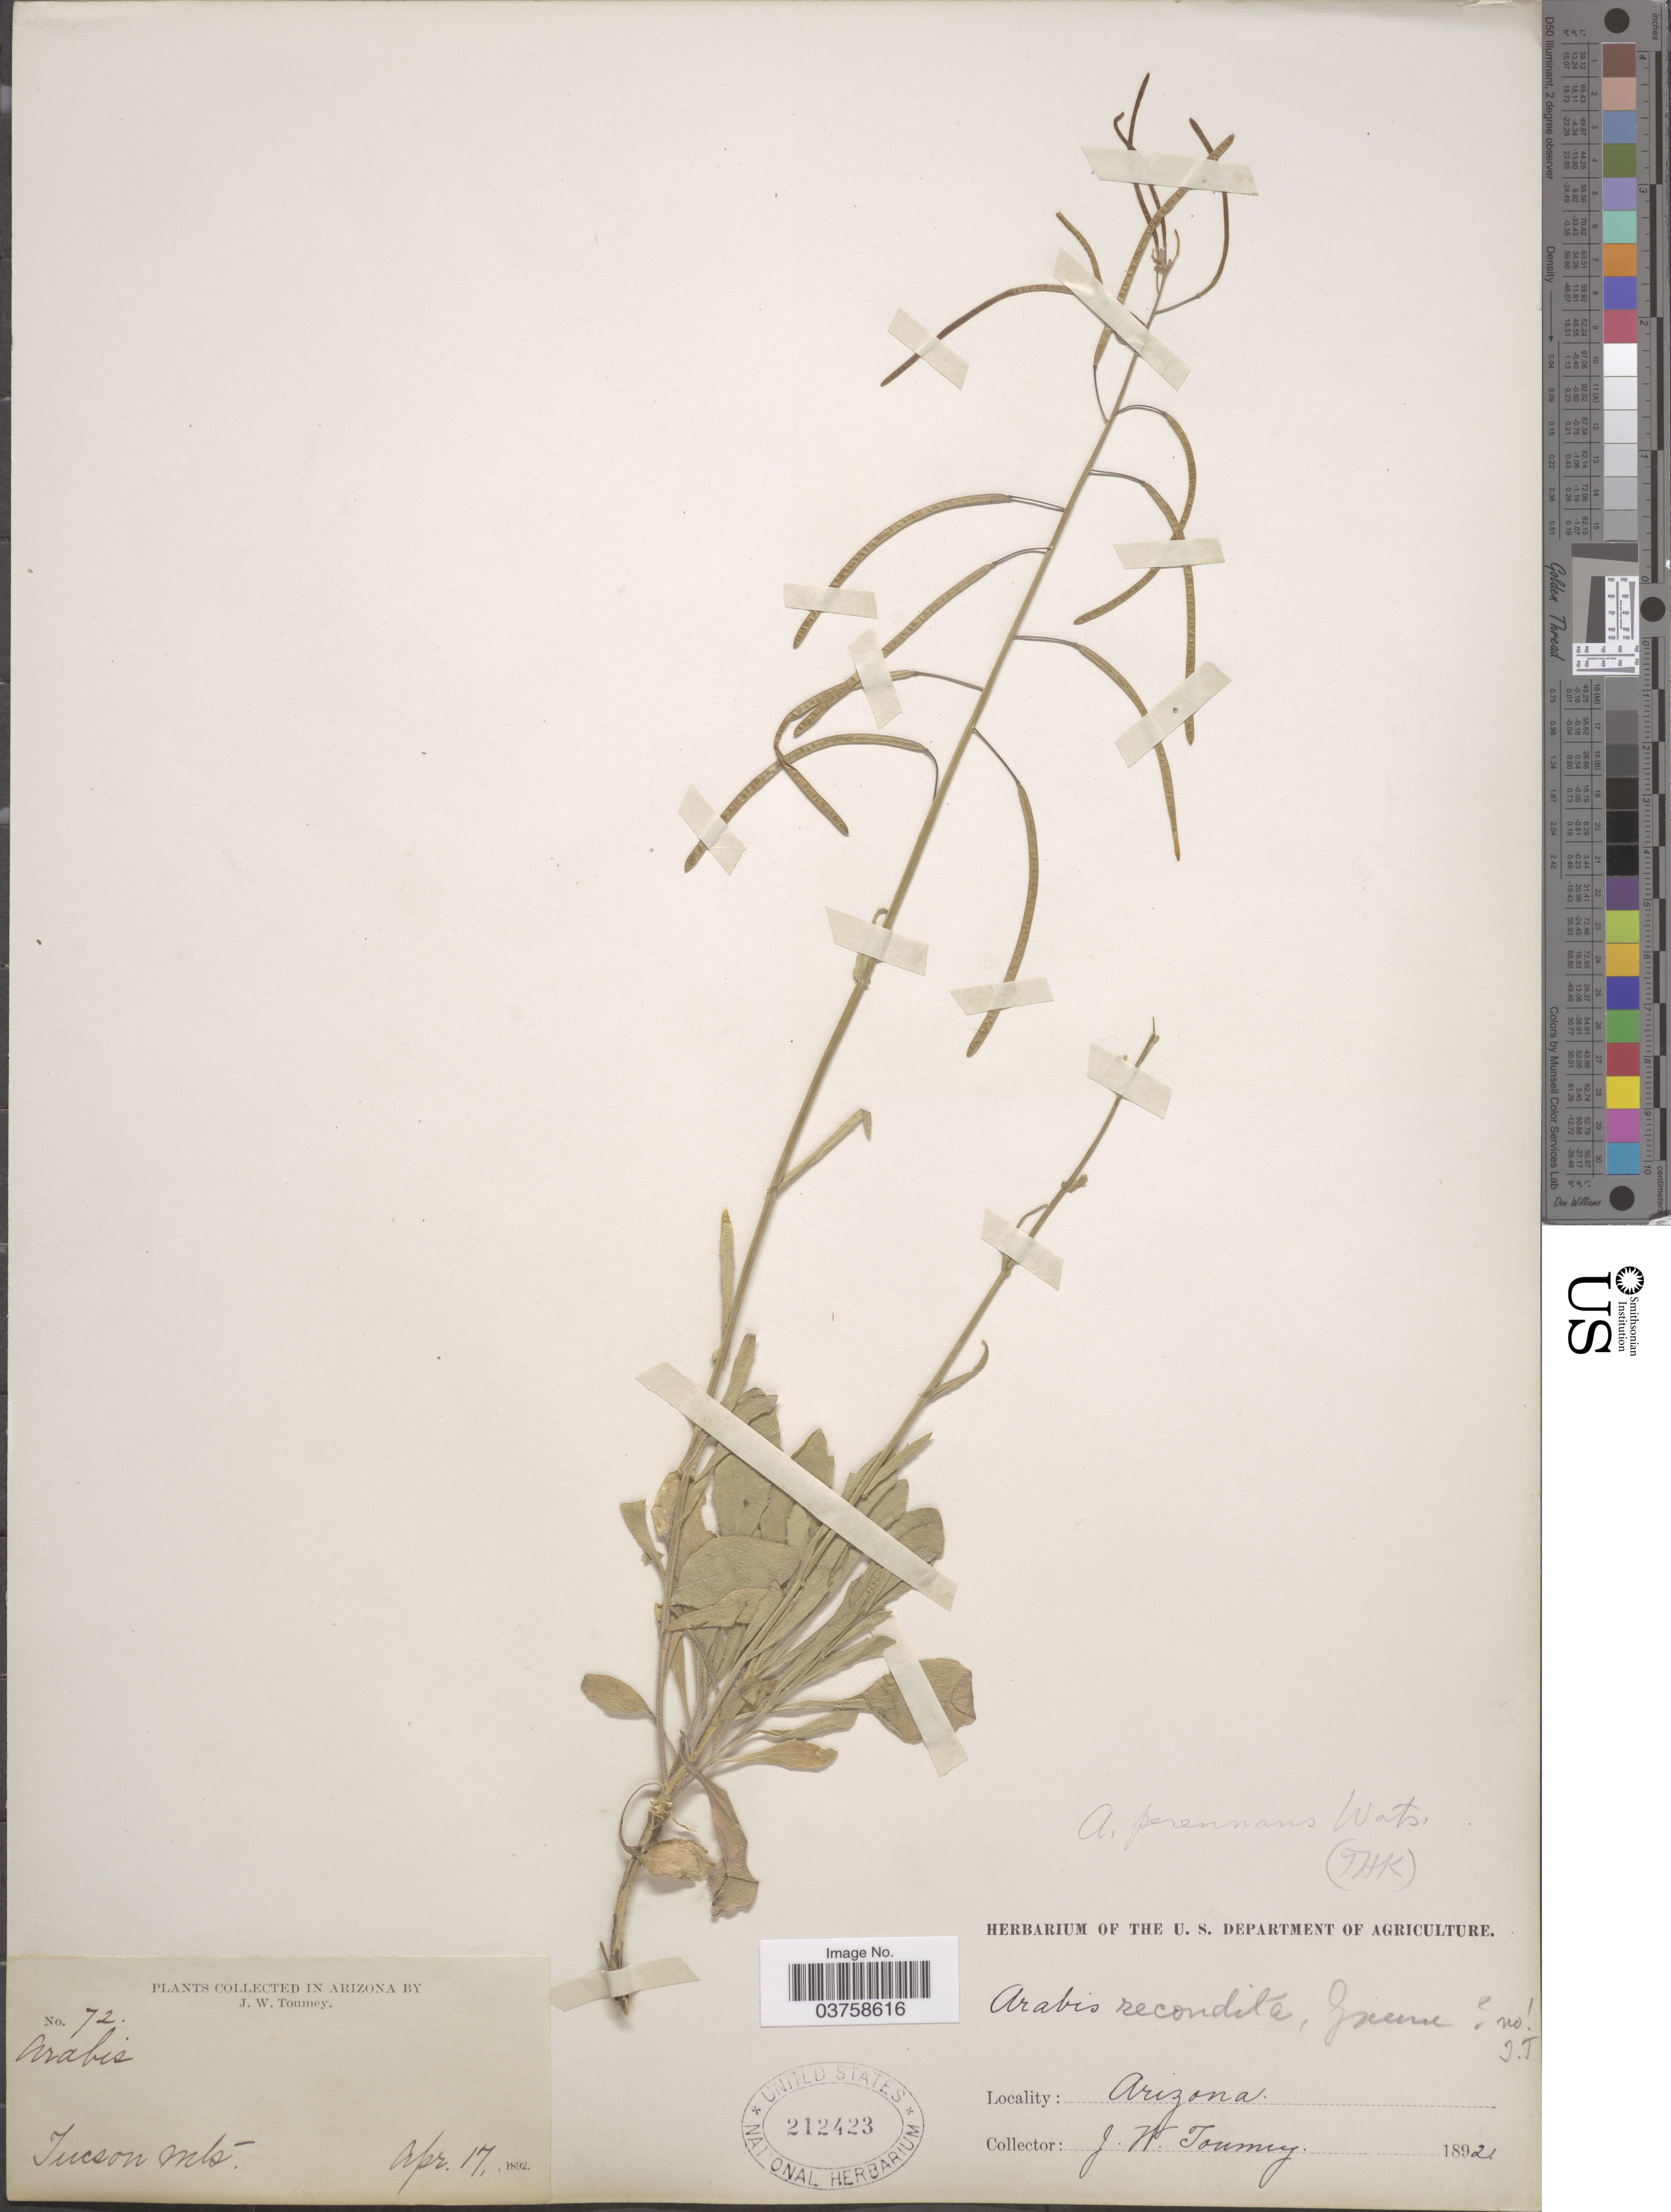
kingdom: Plantae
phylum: Tracheophyta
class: Magnoliopsida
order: Brassicales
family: Brassicaceae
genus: Arabis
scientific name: Arabis perennans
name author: S. Watson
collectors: J. W. Toumey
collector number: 72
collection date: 1892-04-17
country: United States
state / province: Arizona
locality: Tucson Mts.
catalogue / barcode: US 212423